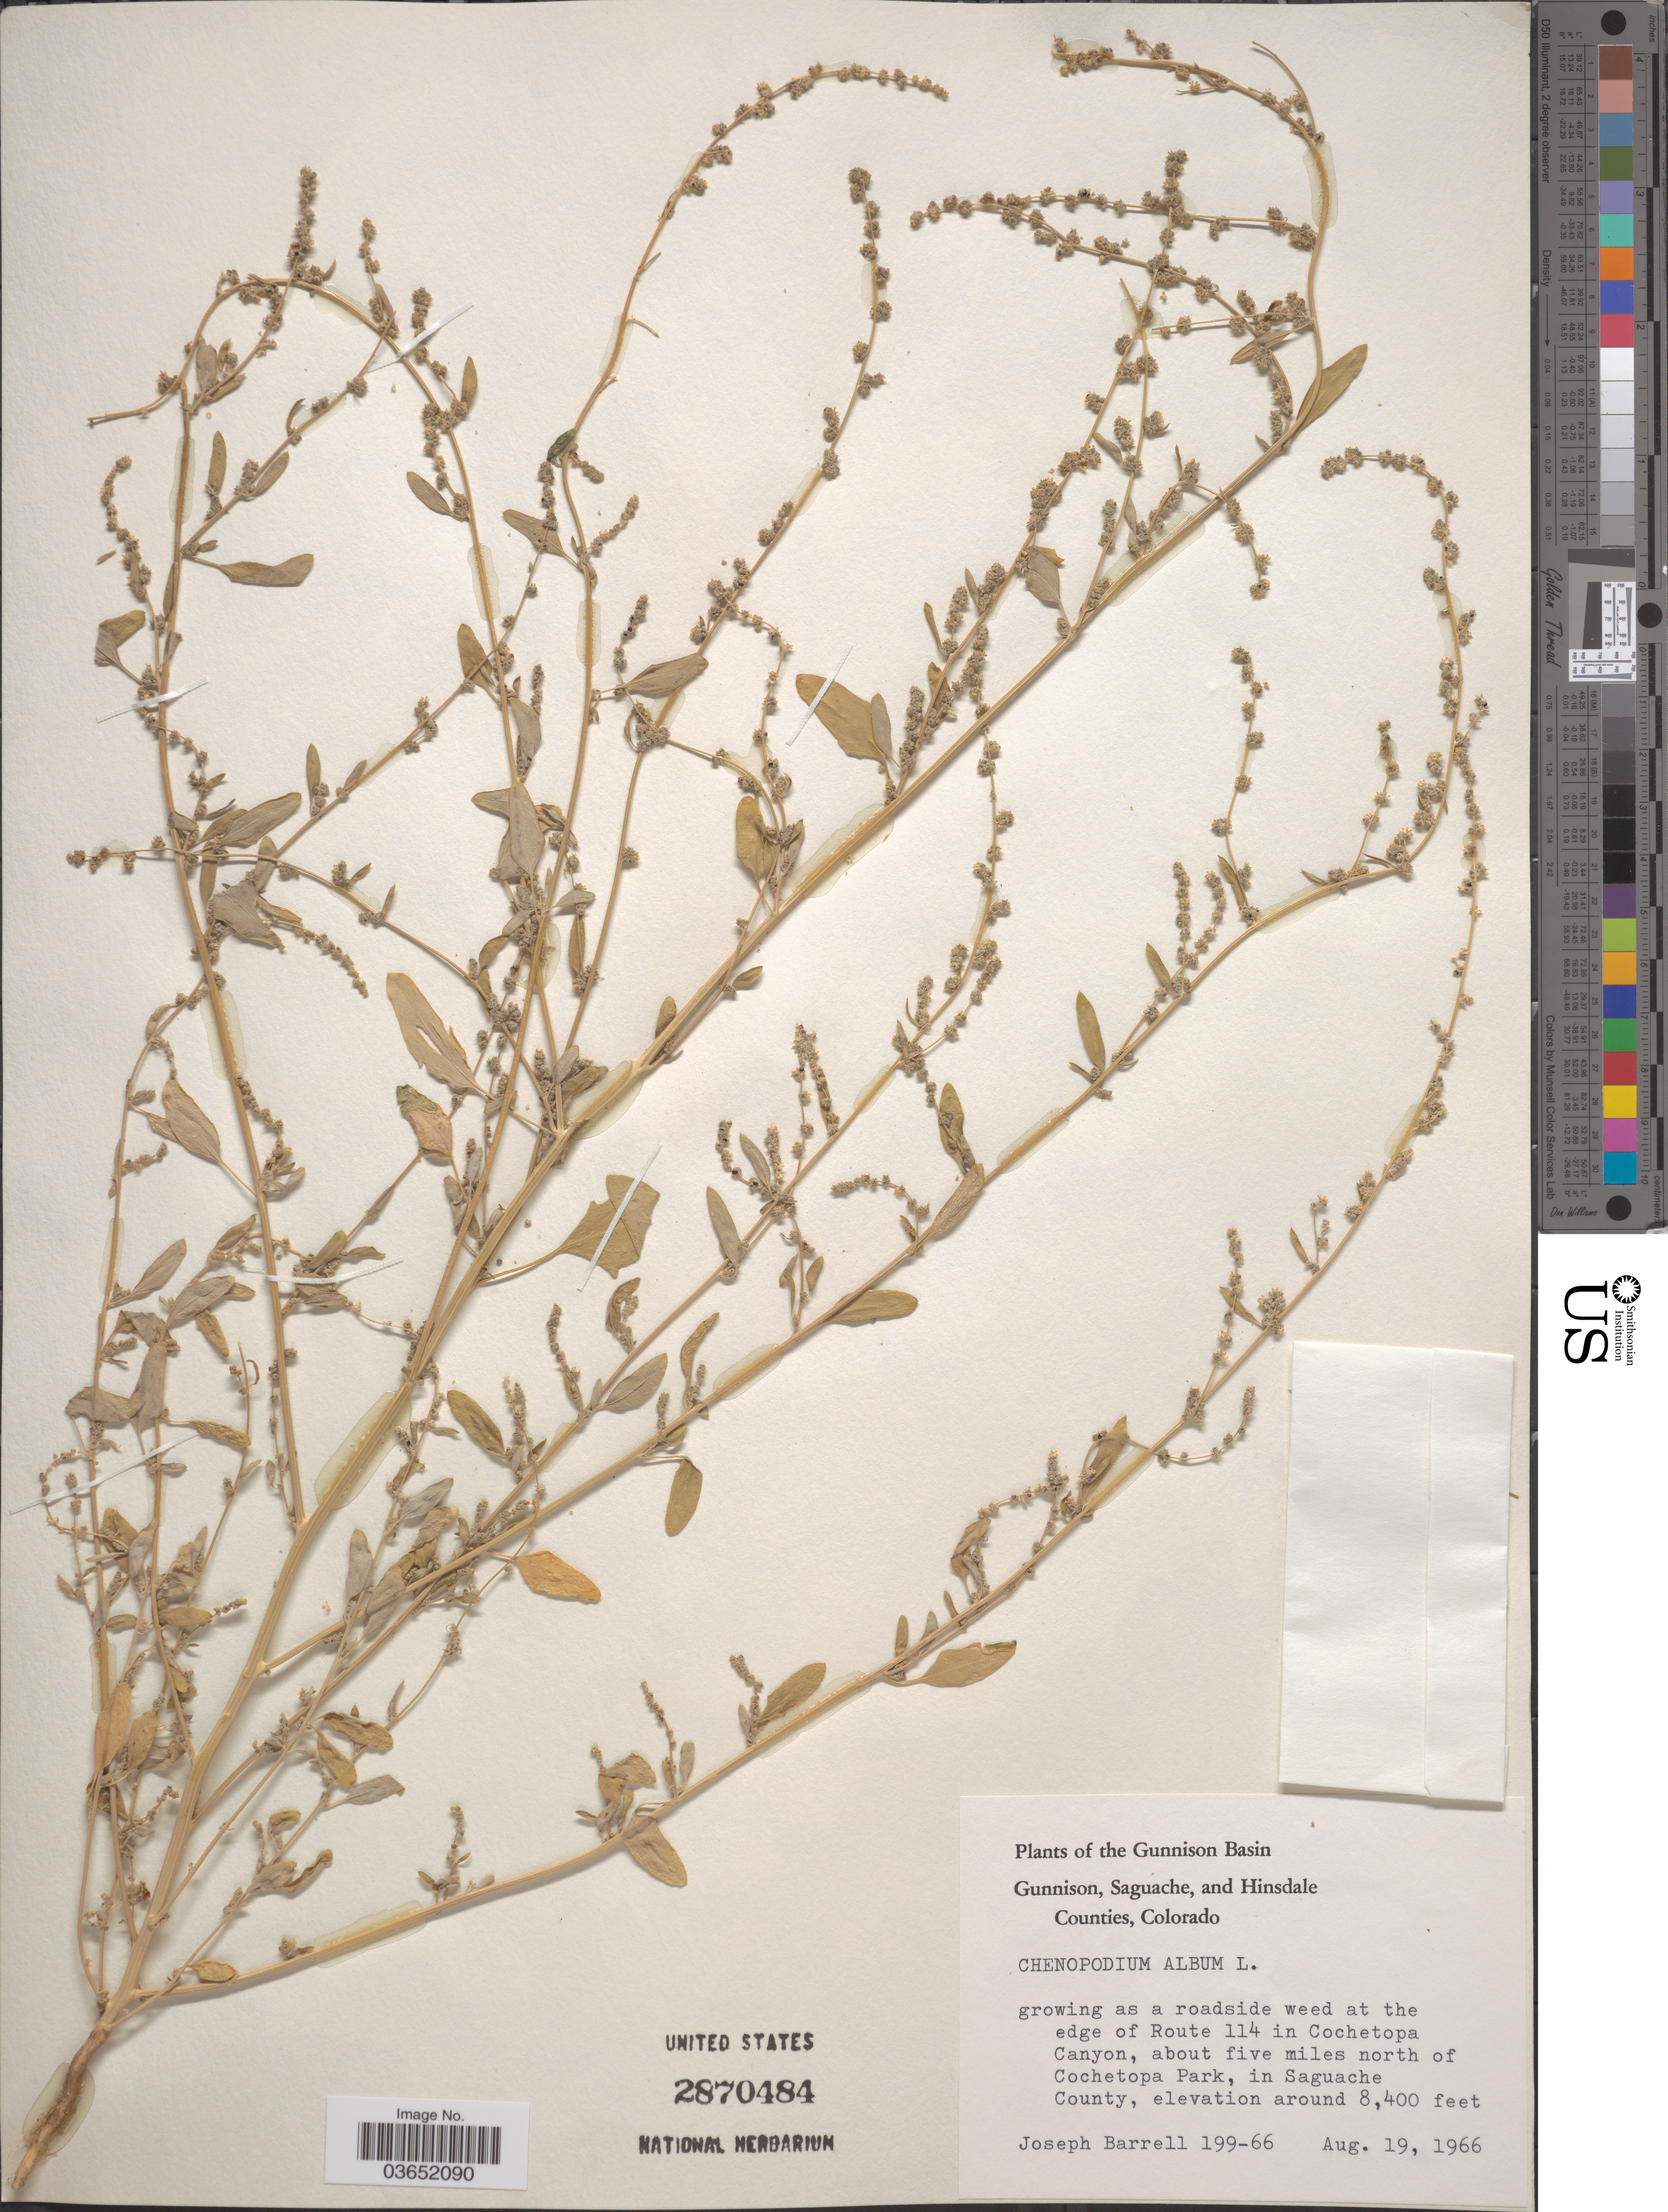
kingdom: Plantae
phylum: Tracheophyta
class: Magnoliopsida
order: Caryophyllales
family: Amaranthaceae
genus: Chenopodium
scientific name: Chenopodium album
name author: L.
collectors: J. Barrell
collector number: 199-66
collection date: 1966-08-19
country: United States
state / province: Colorado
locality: The Gunnison Basin. At the edge of Route 114 in Cochetopa Canyon, about five miles north of Cochetopa Park, in Saguache County.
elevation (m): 2560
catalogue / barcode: US 2870484